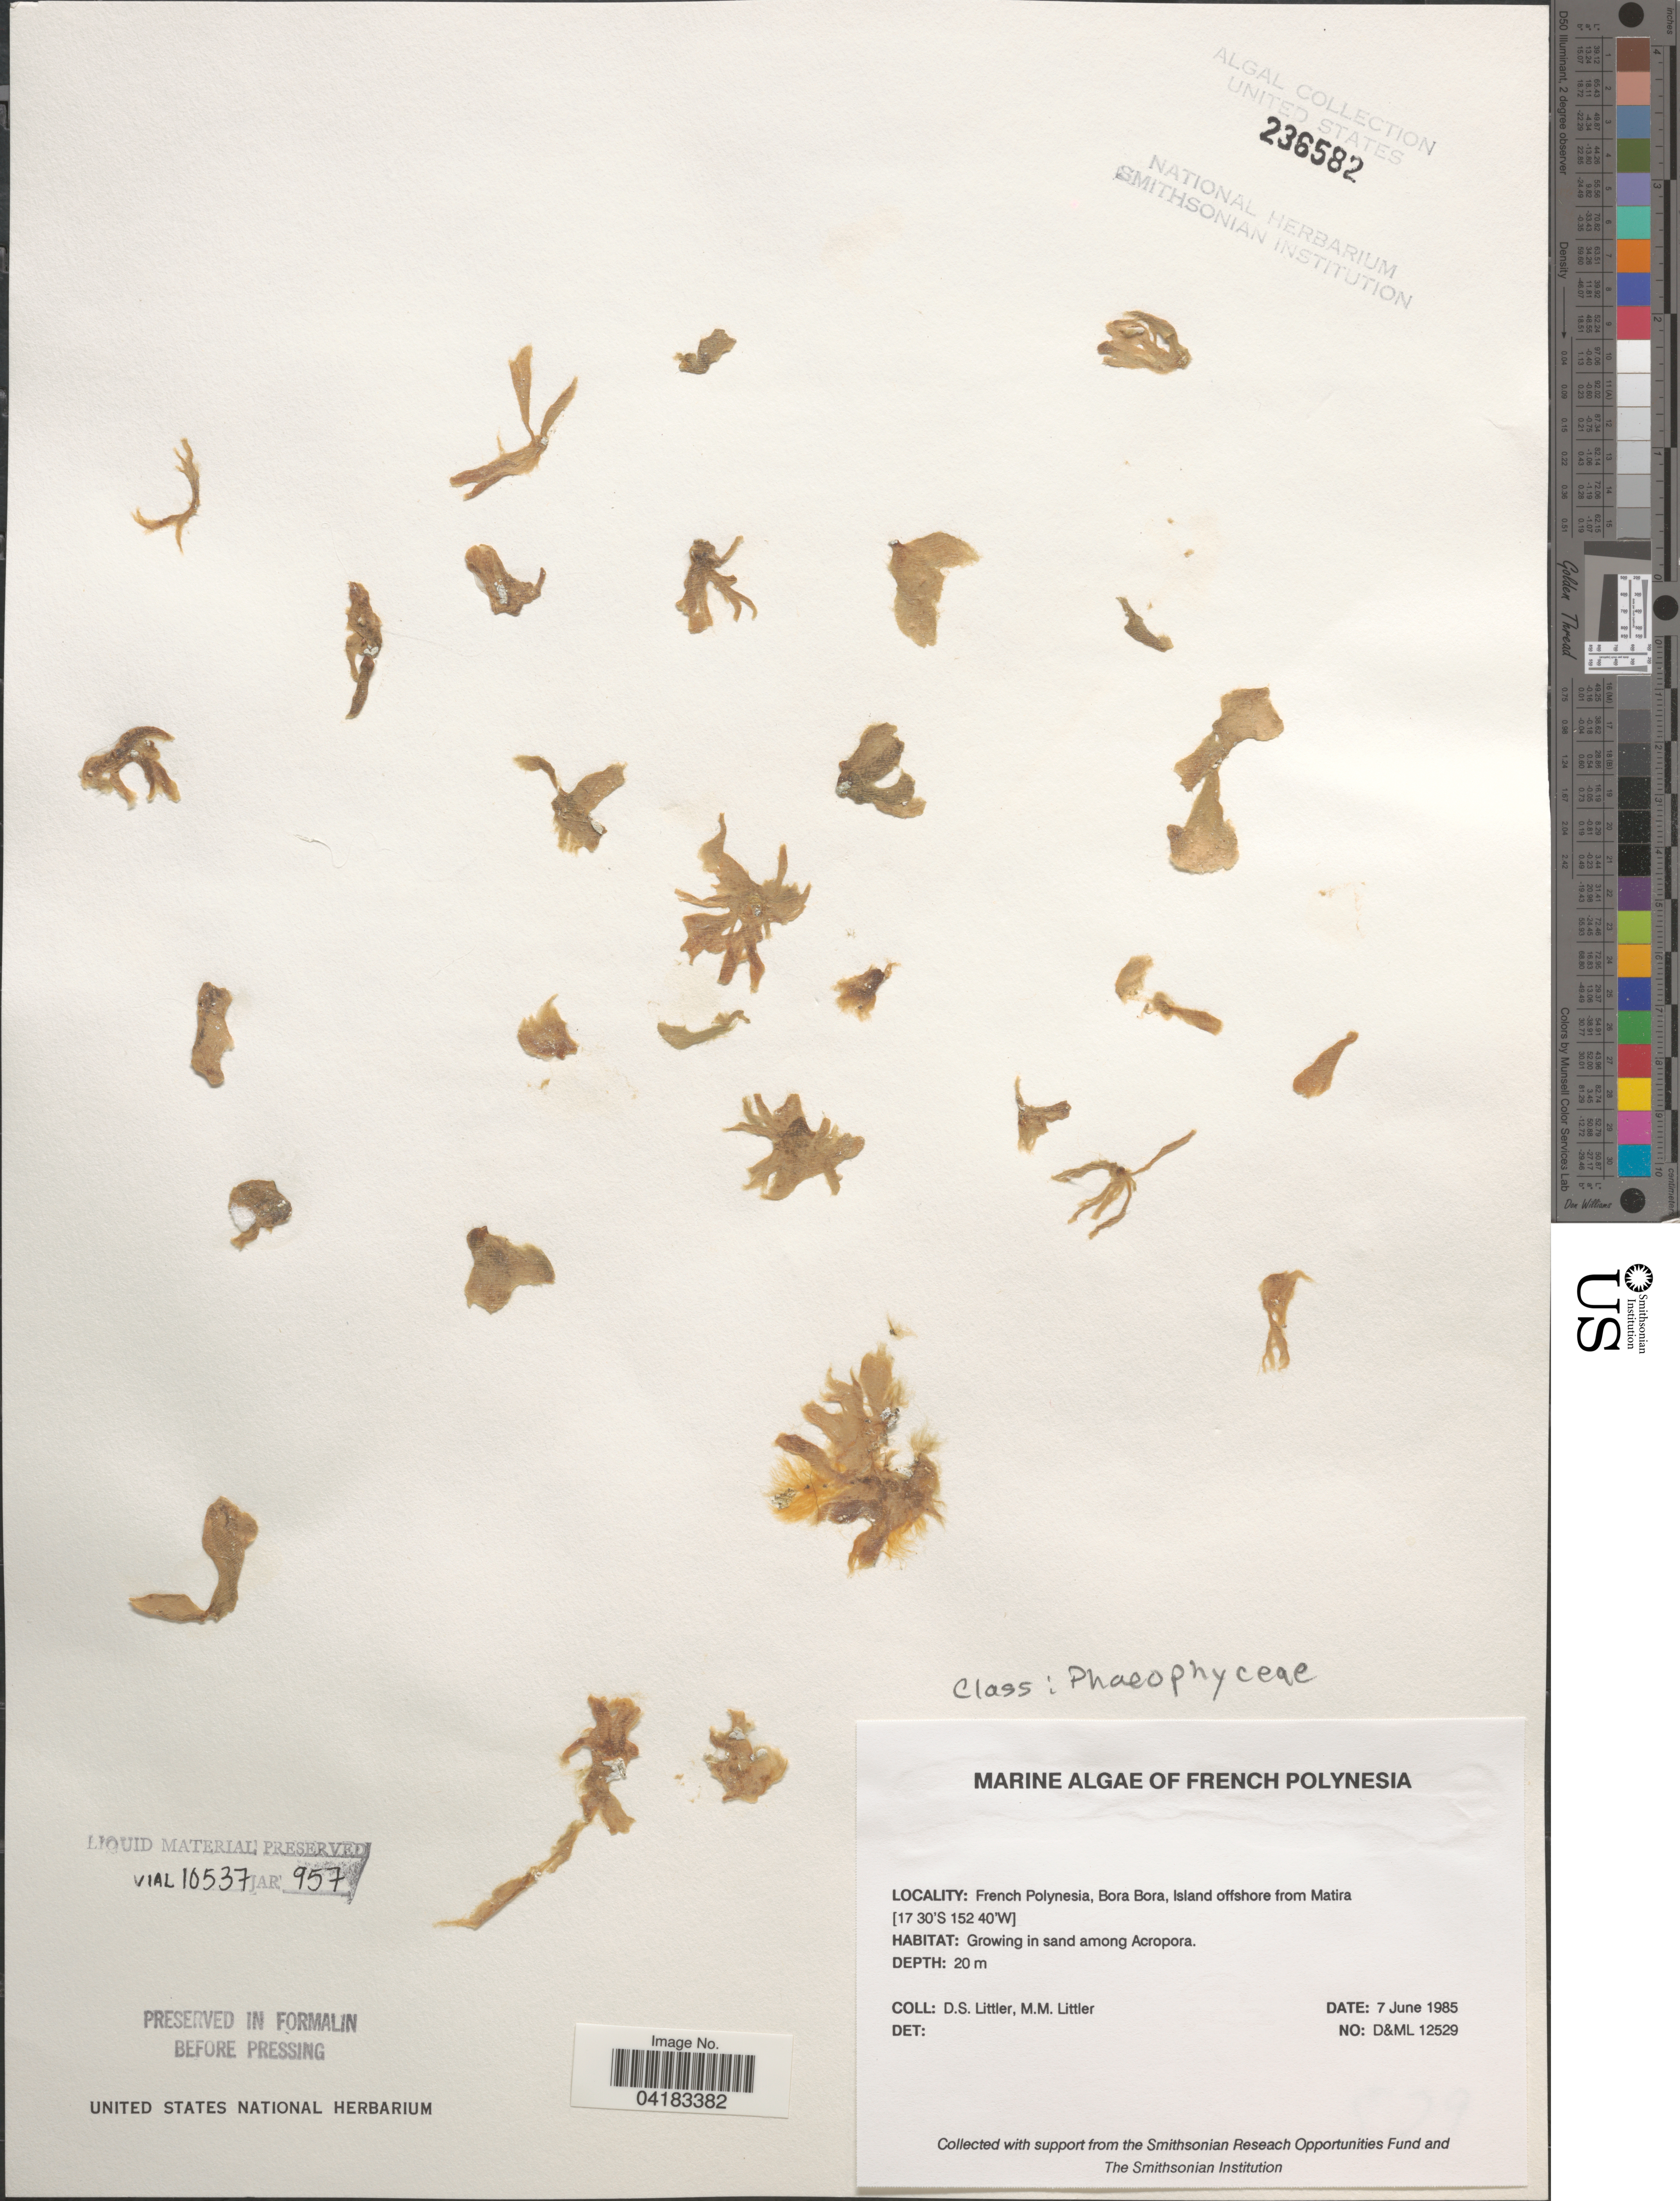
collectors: D. S. Littler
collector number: D&ML12529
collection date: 1985-06-07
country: French Polynesia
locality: Bora Bora, Island offshore from Matira.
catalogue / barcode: US 236582